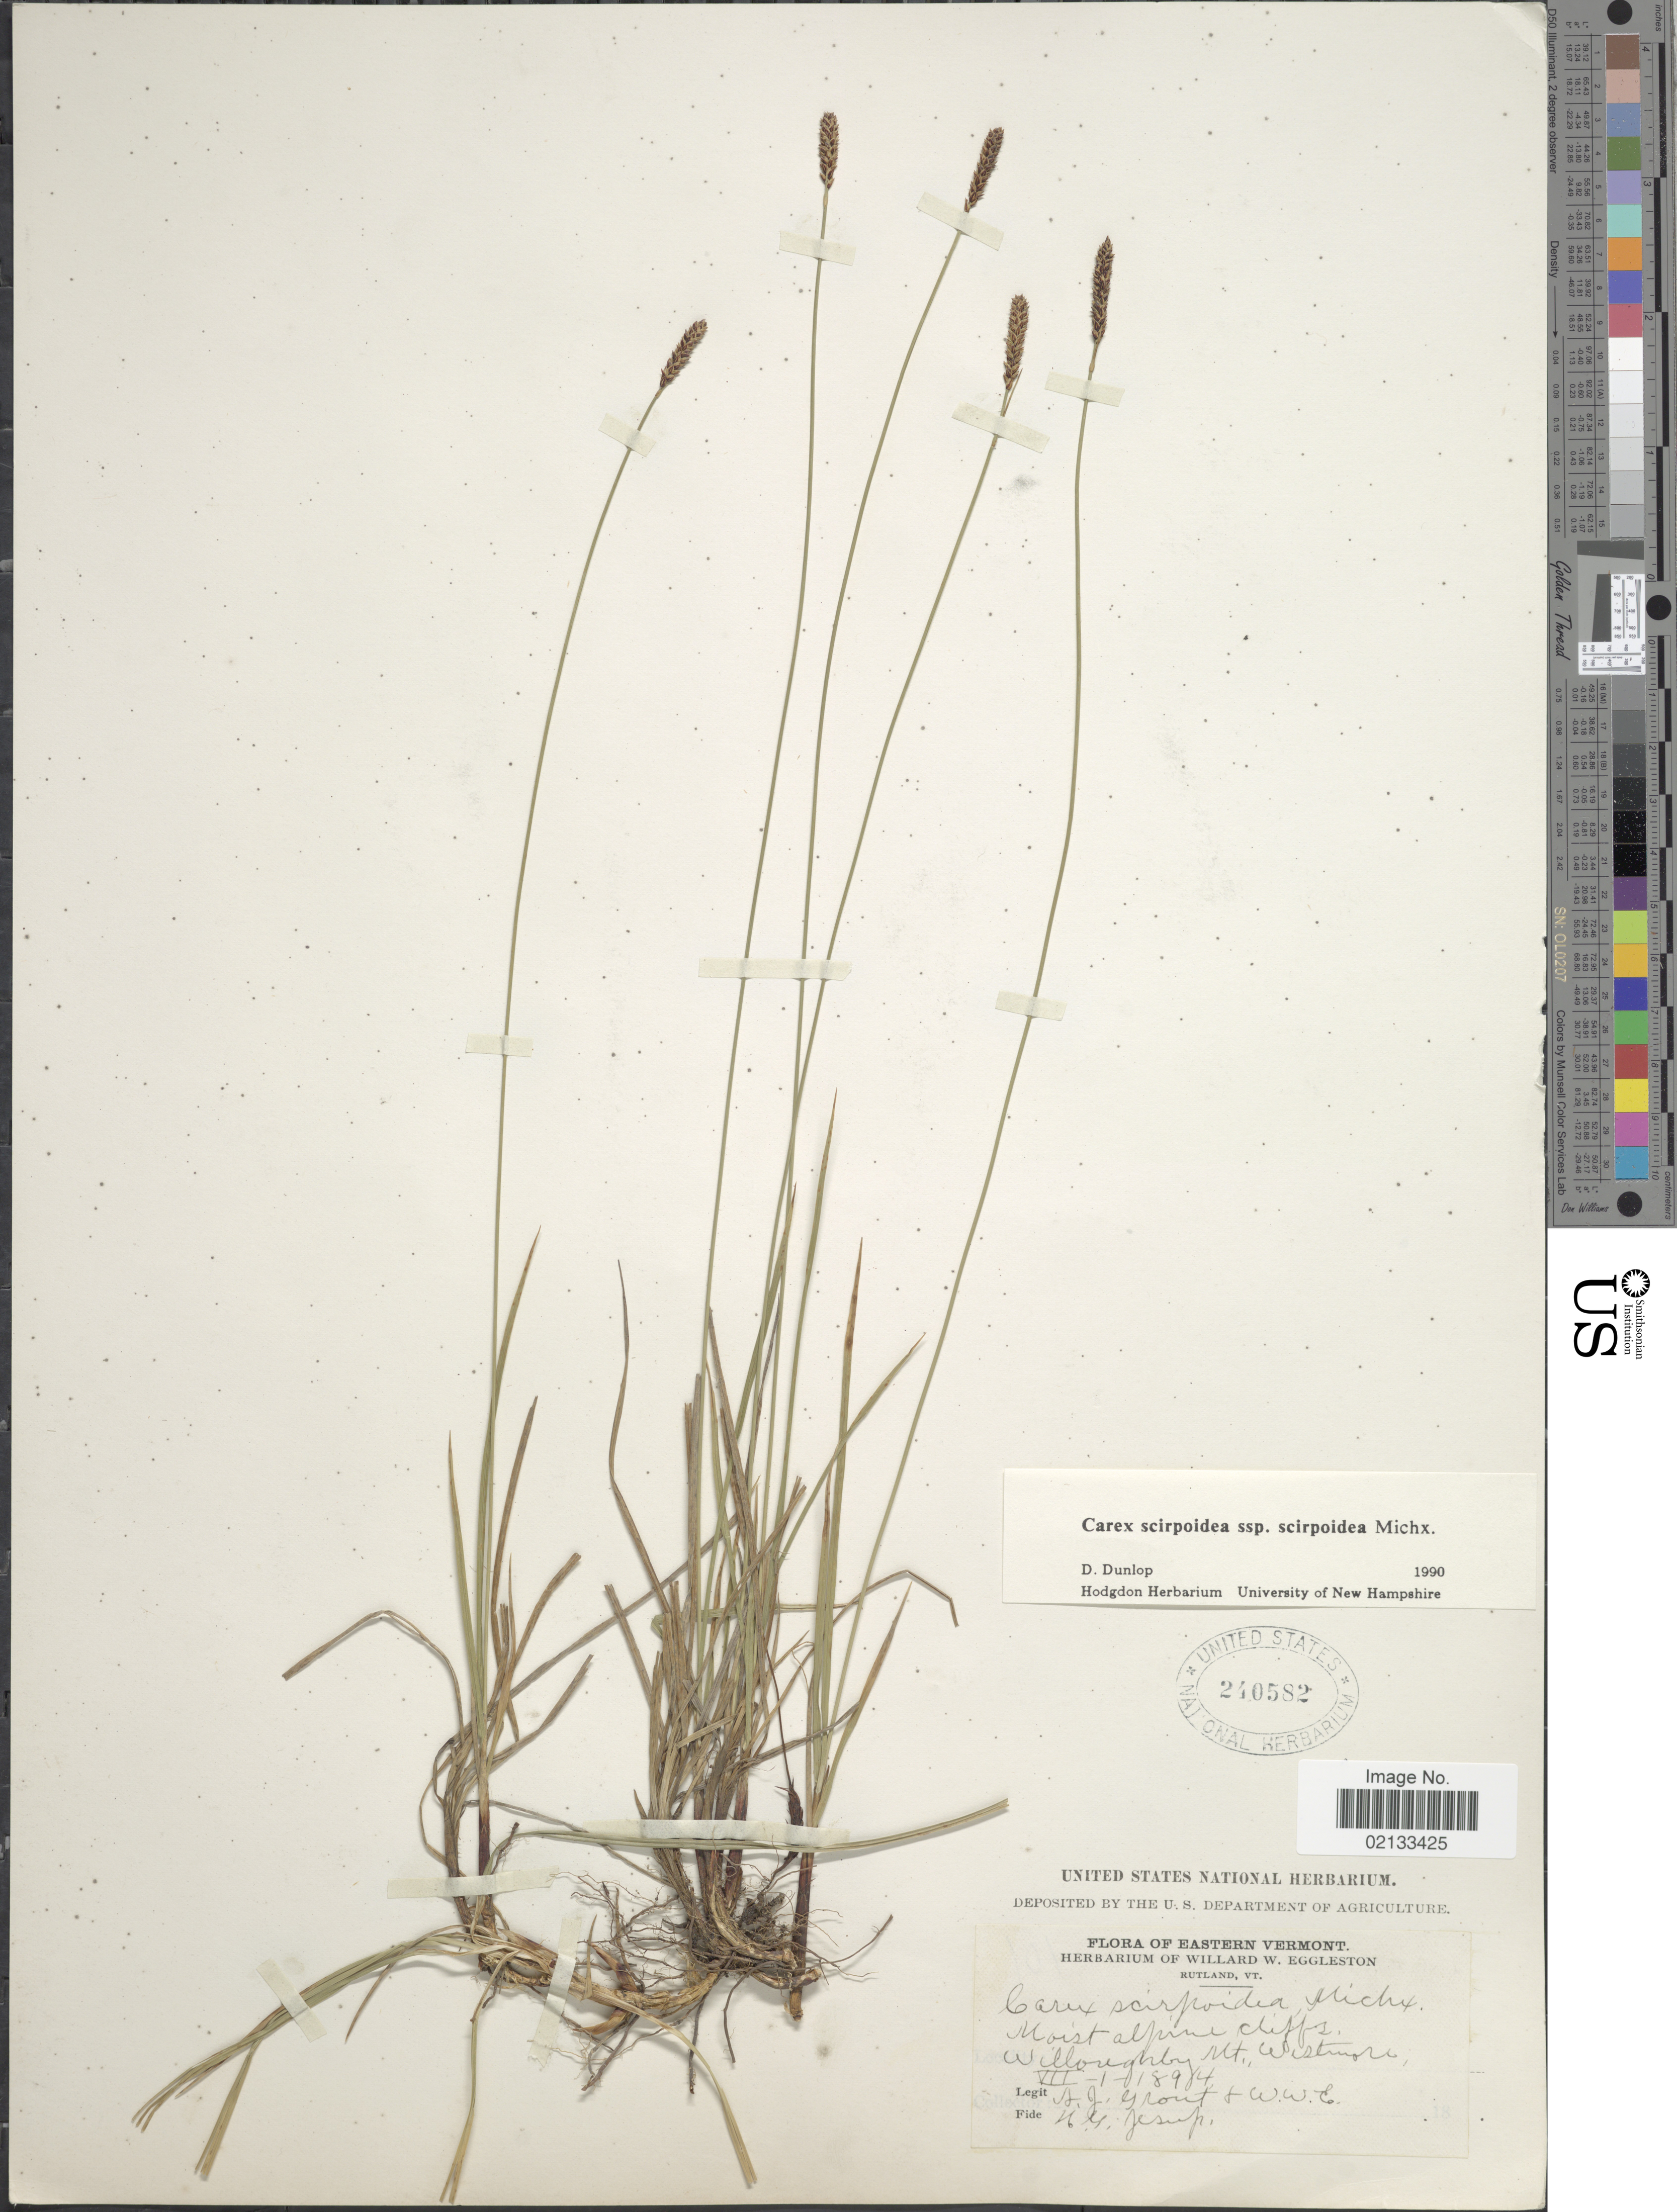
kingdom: Plantae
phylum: Tracheophyta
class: Liliopsida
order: Poales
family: Cyperaceae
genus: Carex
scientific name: Carex scirpoidea subsp. scirpoidea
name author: Michx.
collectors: A. J. Grout & W. W. Eggleston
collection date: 1894-07-01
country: United States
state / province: Vermont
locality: Eastern Vermont, Moist alpine cliffs Willoughby Mt., Westmore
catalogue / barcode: US 240582